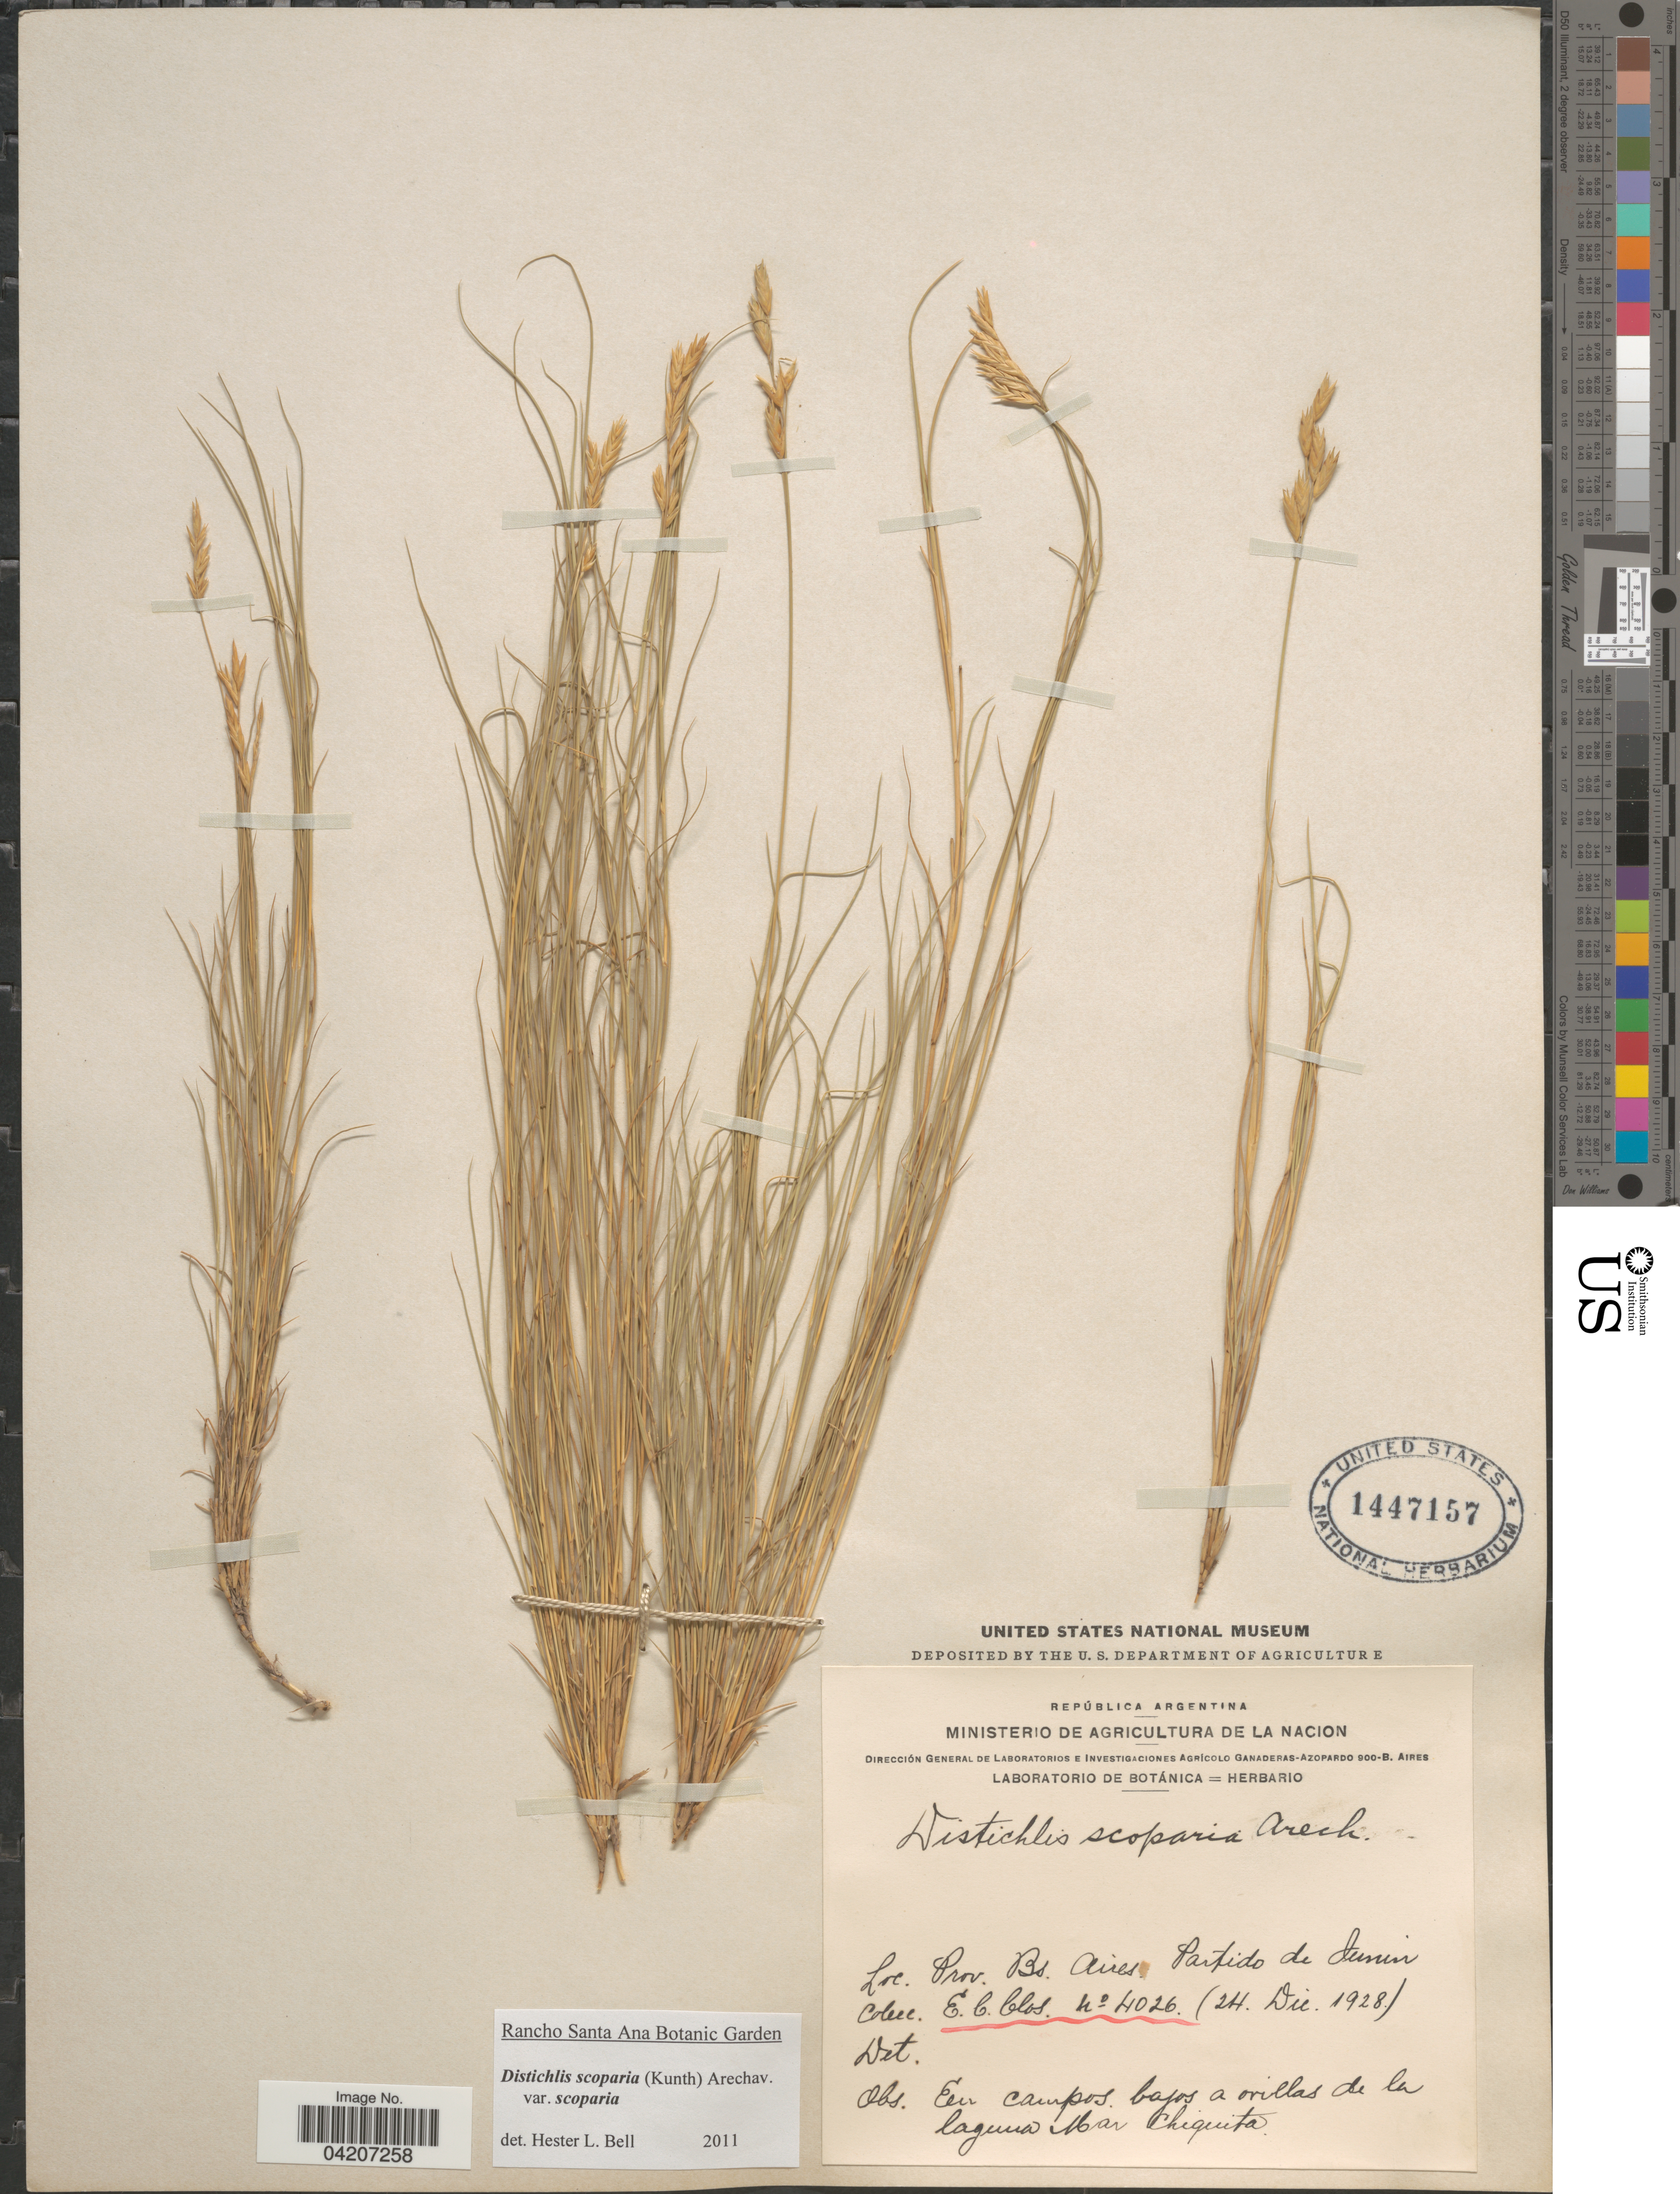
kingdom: Plantae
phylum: Tracheophyta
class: Liliopsida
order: Poales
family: Poaceae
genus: Distichlis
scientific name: Distichlis scoparia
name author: (Nees ex Kunth) Arechav.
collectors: E. Clos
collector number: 4026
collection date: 1928-12-24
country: Argentina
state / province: Buenos Aires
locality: República Argentina. Partido de Junin. En campos. Bajos a orillas de la laguna Mar Chiquita.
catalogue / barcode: US 1447157